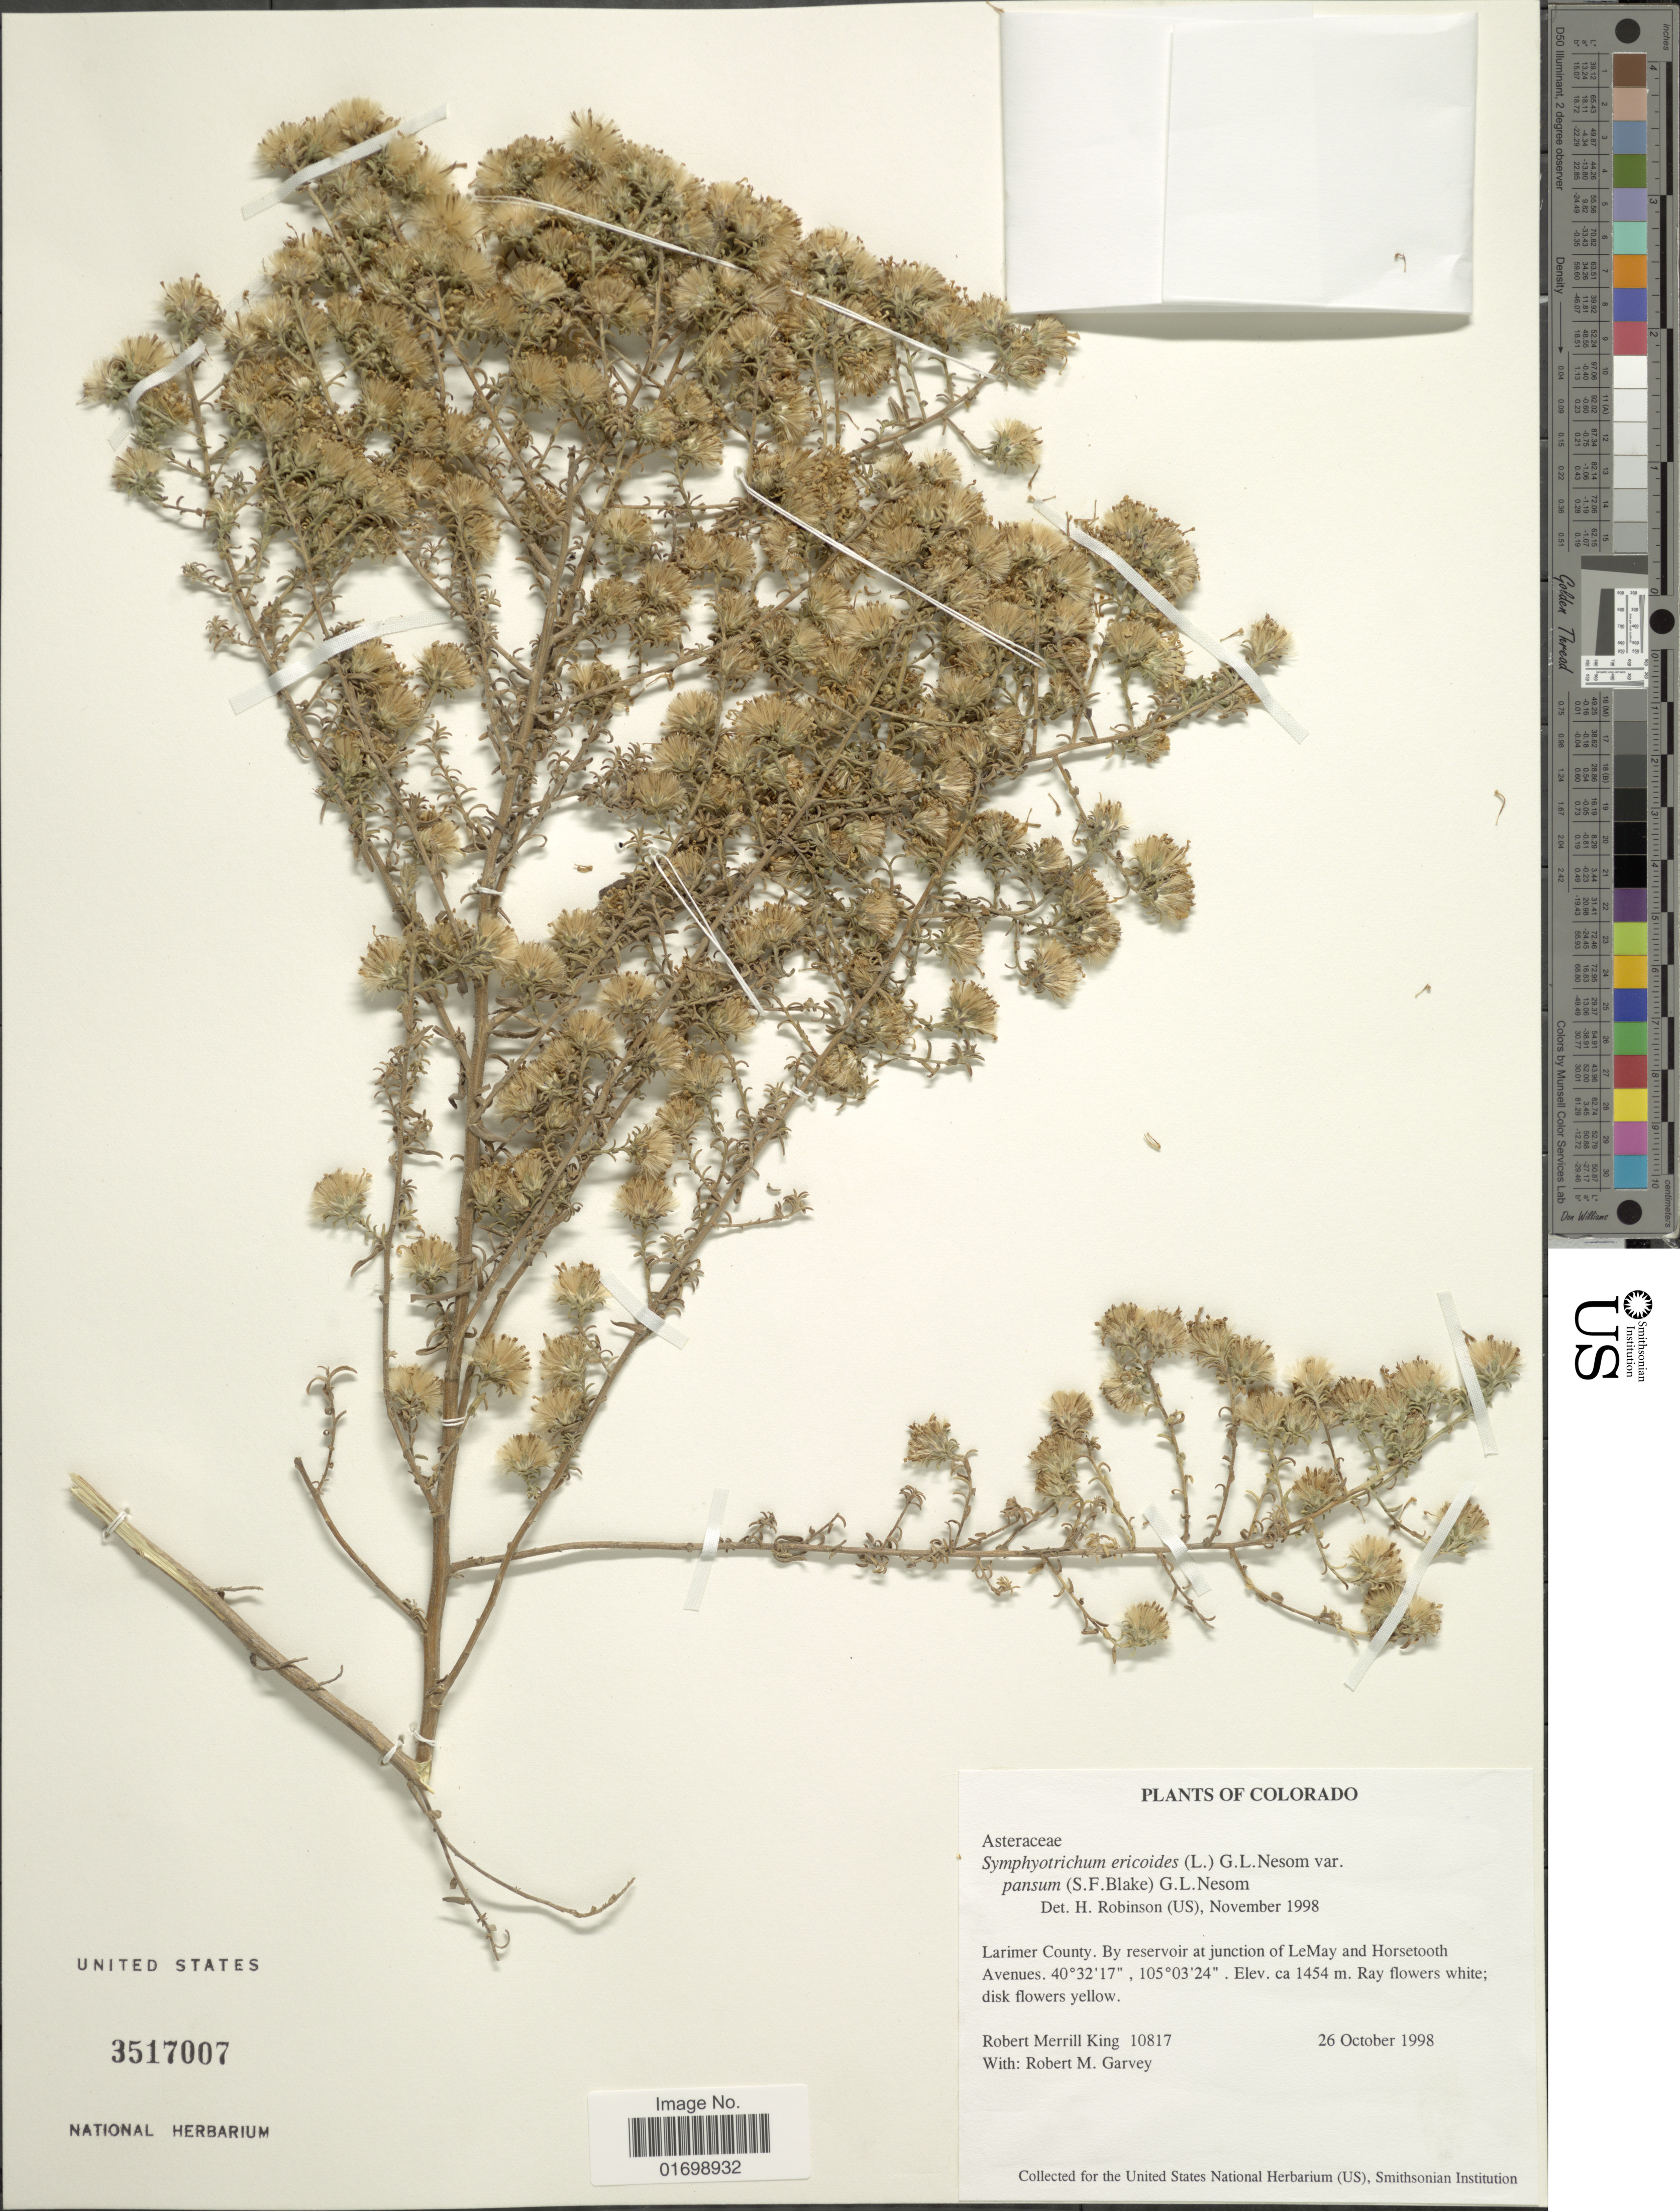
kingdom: Plantae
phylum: Tracheophyta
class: Magnoliopsida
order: Asterales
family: Asteraceae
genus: Symphyotrichum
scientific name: Symphyotrichum ericoides var. prostratum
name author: (Kuntze) G.L. Nesom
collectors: R. M. King & R. Garvey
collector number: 10817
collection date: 1998-10-26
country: United States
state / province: Colorado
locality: Larimer County, by reservoir at junction of LeMay and Horsetooth Avenues.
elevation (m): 1454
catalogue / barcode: US 3517007